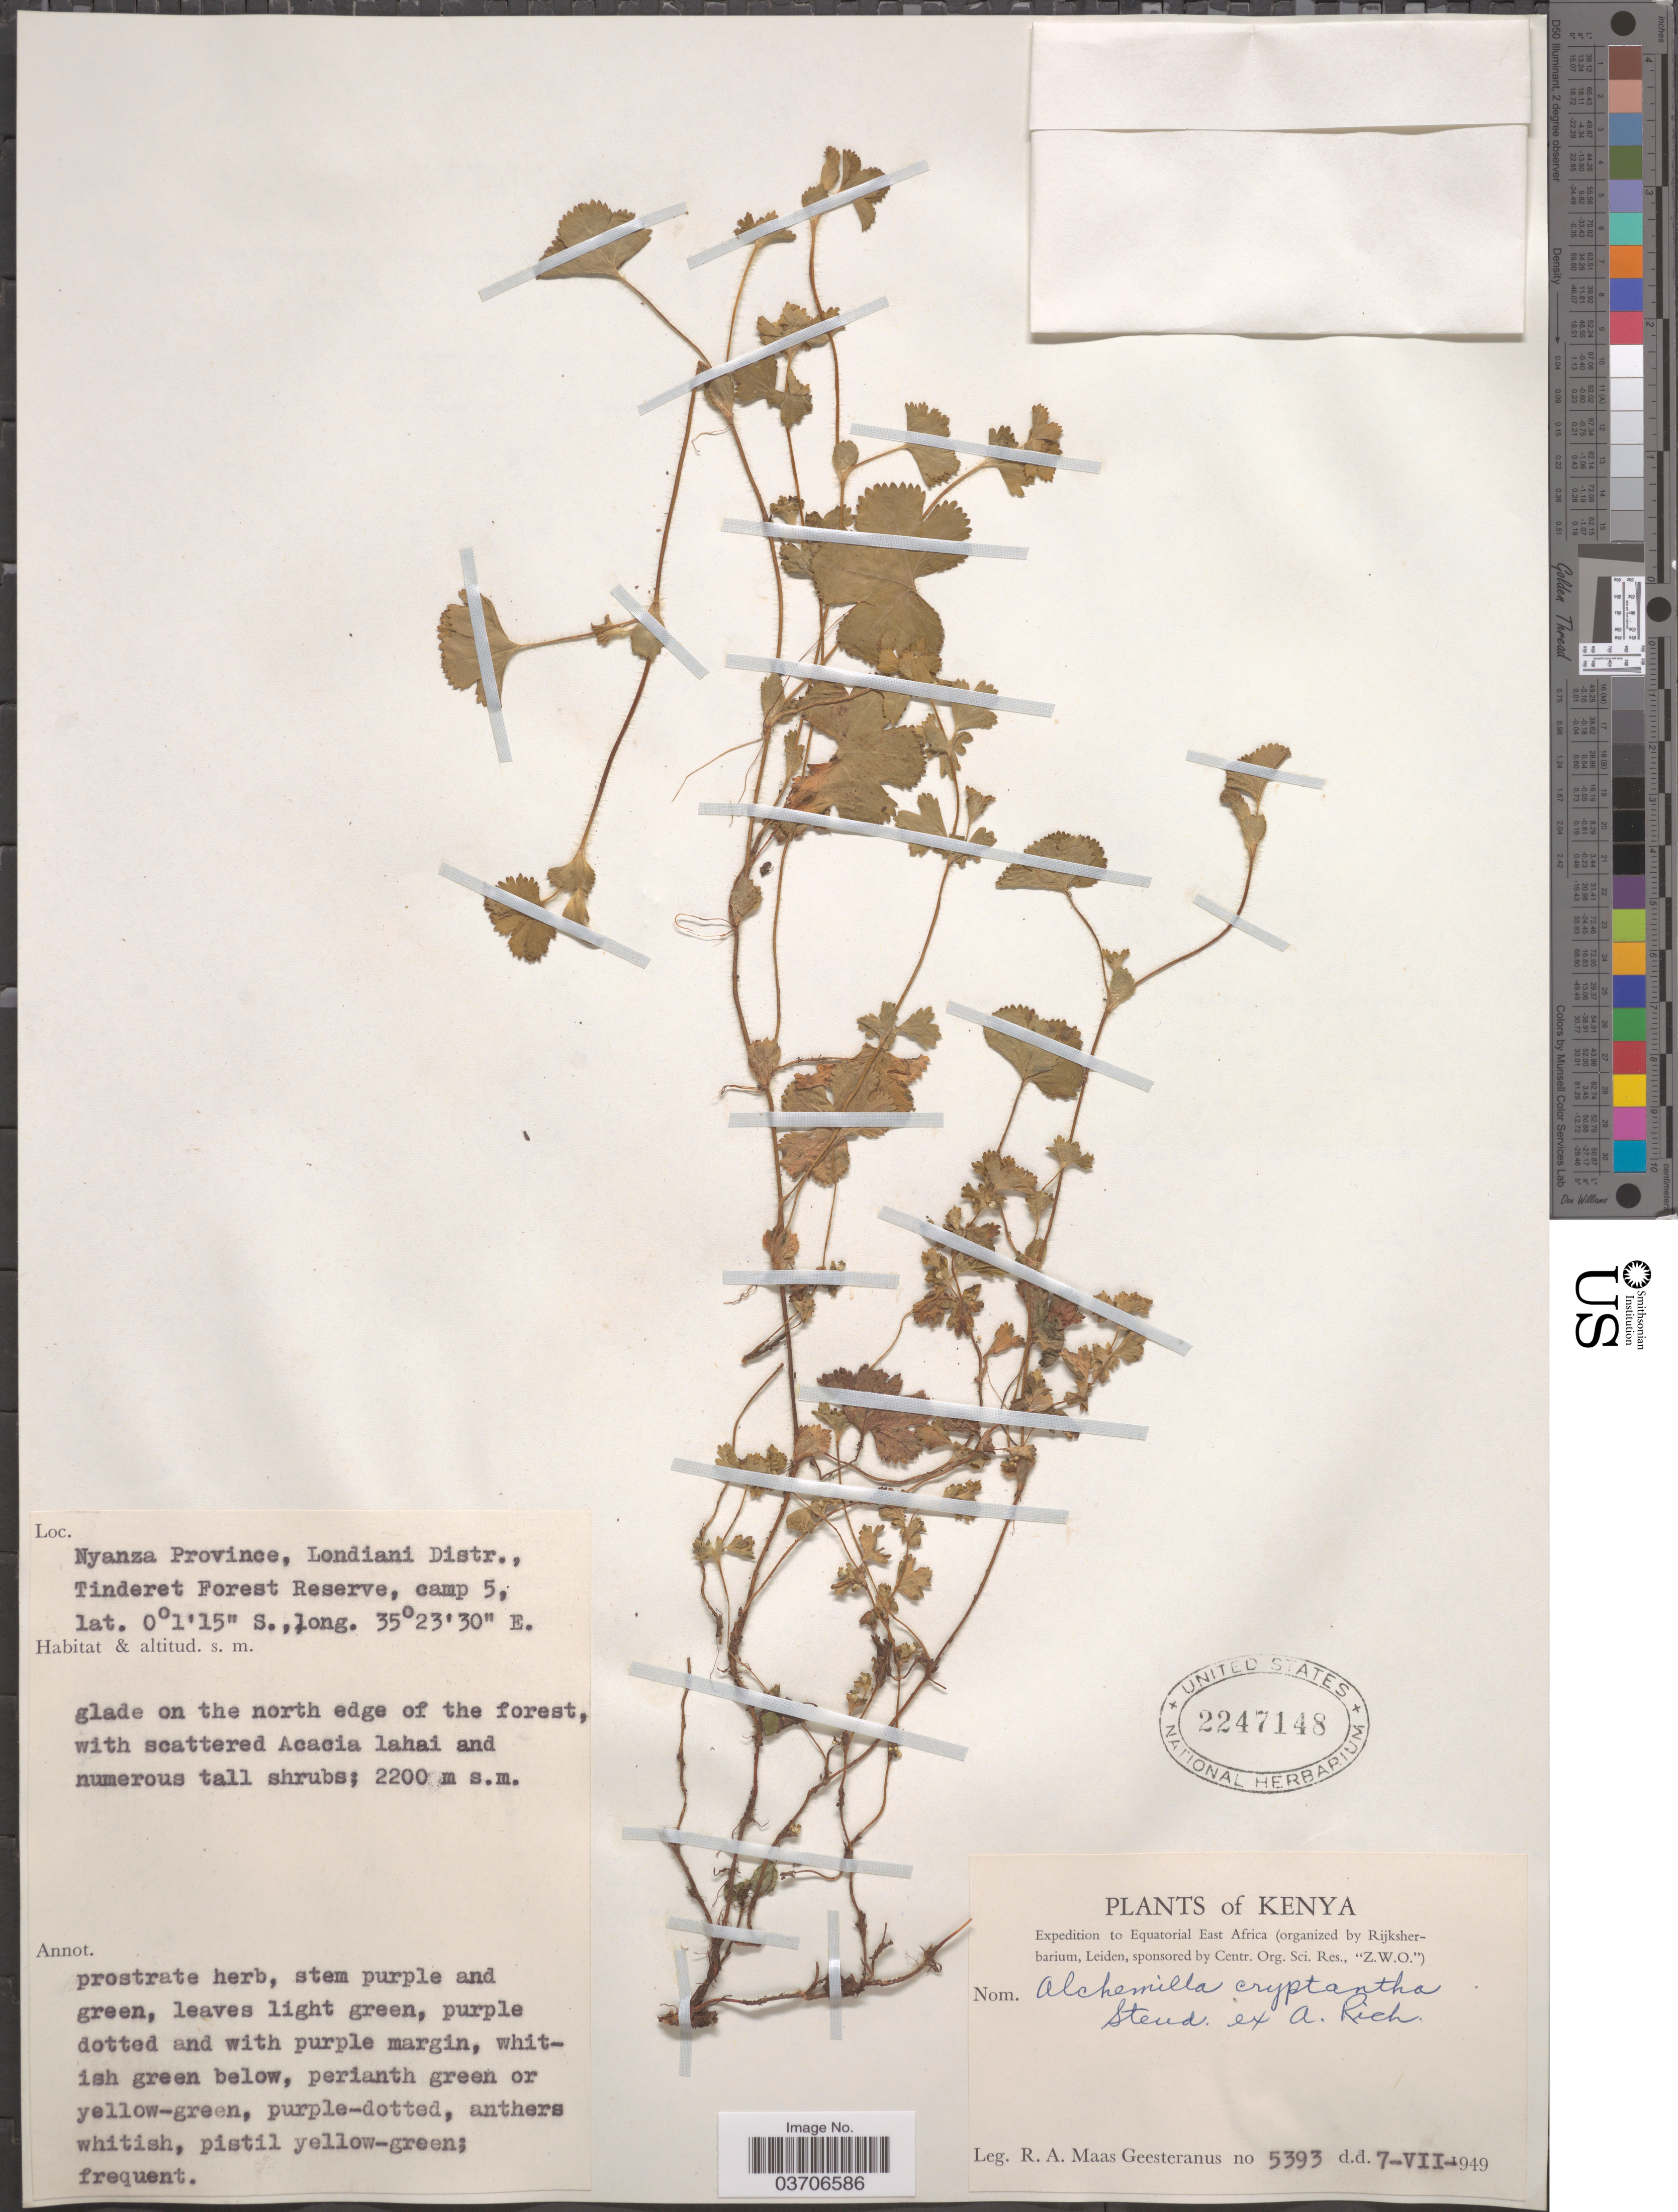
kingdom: Plantae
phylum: Tracheophyta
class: Magnoliopsida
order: Rosales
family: Rosaceae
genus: Alchemilla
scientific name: Alchemilla cryptantha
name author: Steud. ex A. Rich.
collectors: R. A. Maas Geesteranus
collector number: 5393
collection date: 1949-07-07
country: Kenya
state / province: Nandi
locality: Nyanza Province, Londiani Distr., Tinderet Forest Reserve, camp 5. Equatorial East Africa.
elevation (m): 2200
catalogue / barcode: US 2247148